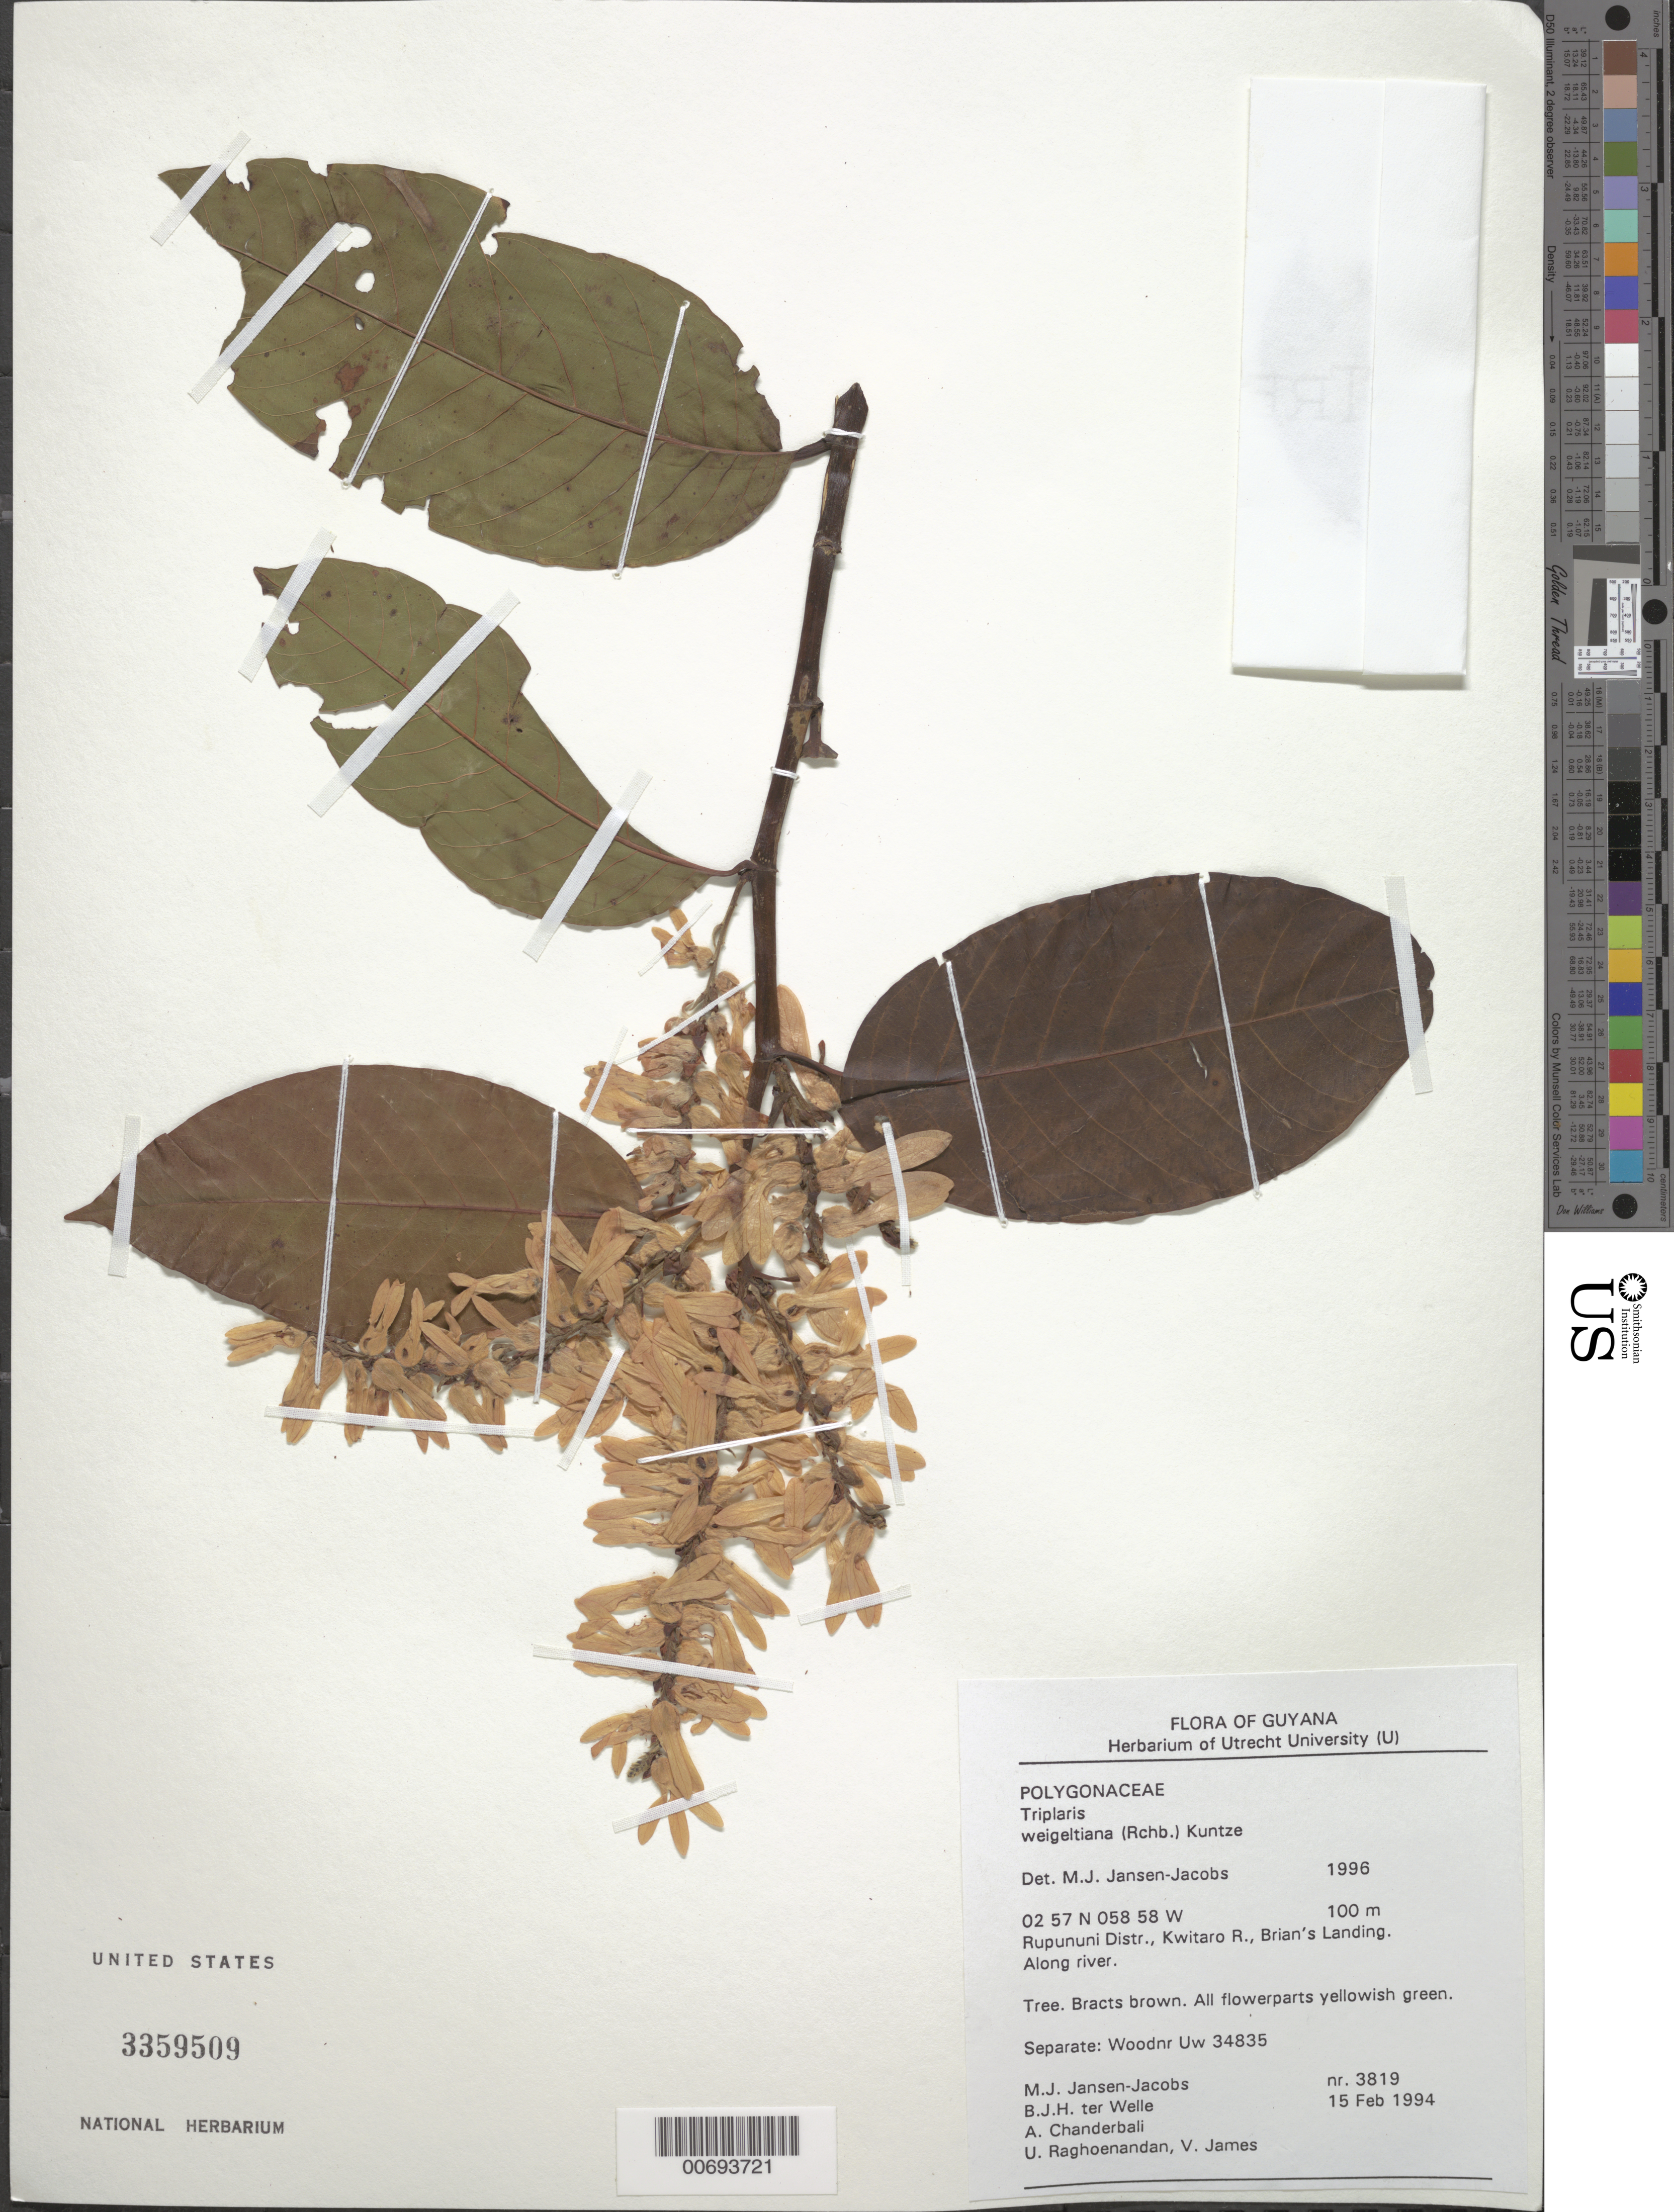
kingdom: Plantae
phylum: Tracheophyta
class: Magnoliopsida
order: Caryophyllales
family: Polygonaceae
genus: Triplaris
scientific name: Triplaris weigeltiana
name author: (Rchb.) Kuntze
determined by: Jansen-Jacobs, M. J., (U), Nationaal Herbarium Nederland, Utrecht University branch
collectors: M. J. Jansen-Jacobs, B. Welle, A. S. Chanderbali, U. Raghoenandan & V. James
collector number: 3819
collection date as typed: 15-Feb-94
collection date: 1994-02-15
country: Guyana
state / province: U. Takutu-U. Essequibo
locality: Brian's Landing, Kwitaro R.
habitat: Along river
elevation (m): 100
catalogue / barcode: US 3359509